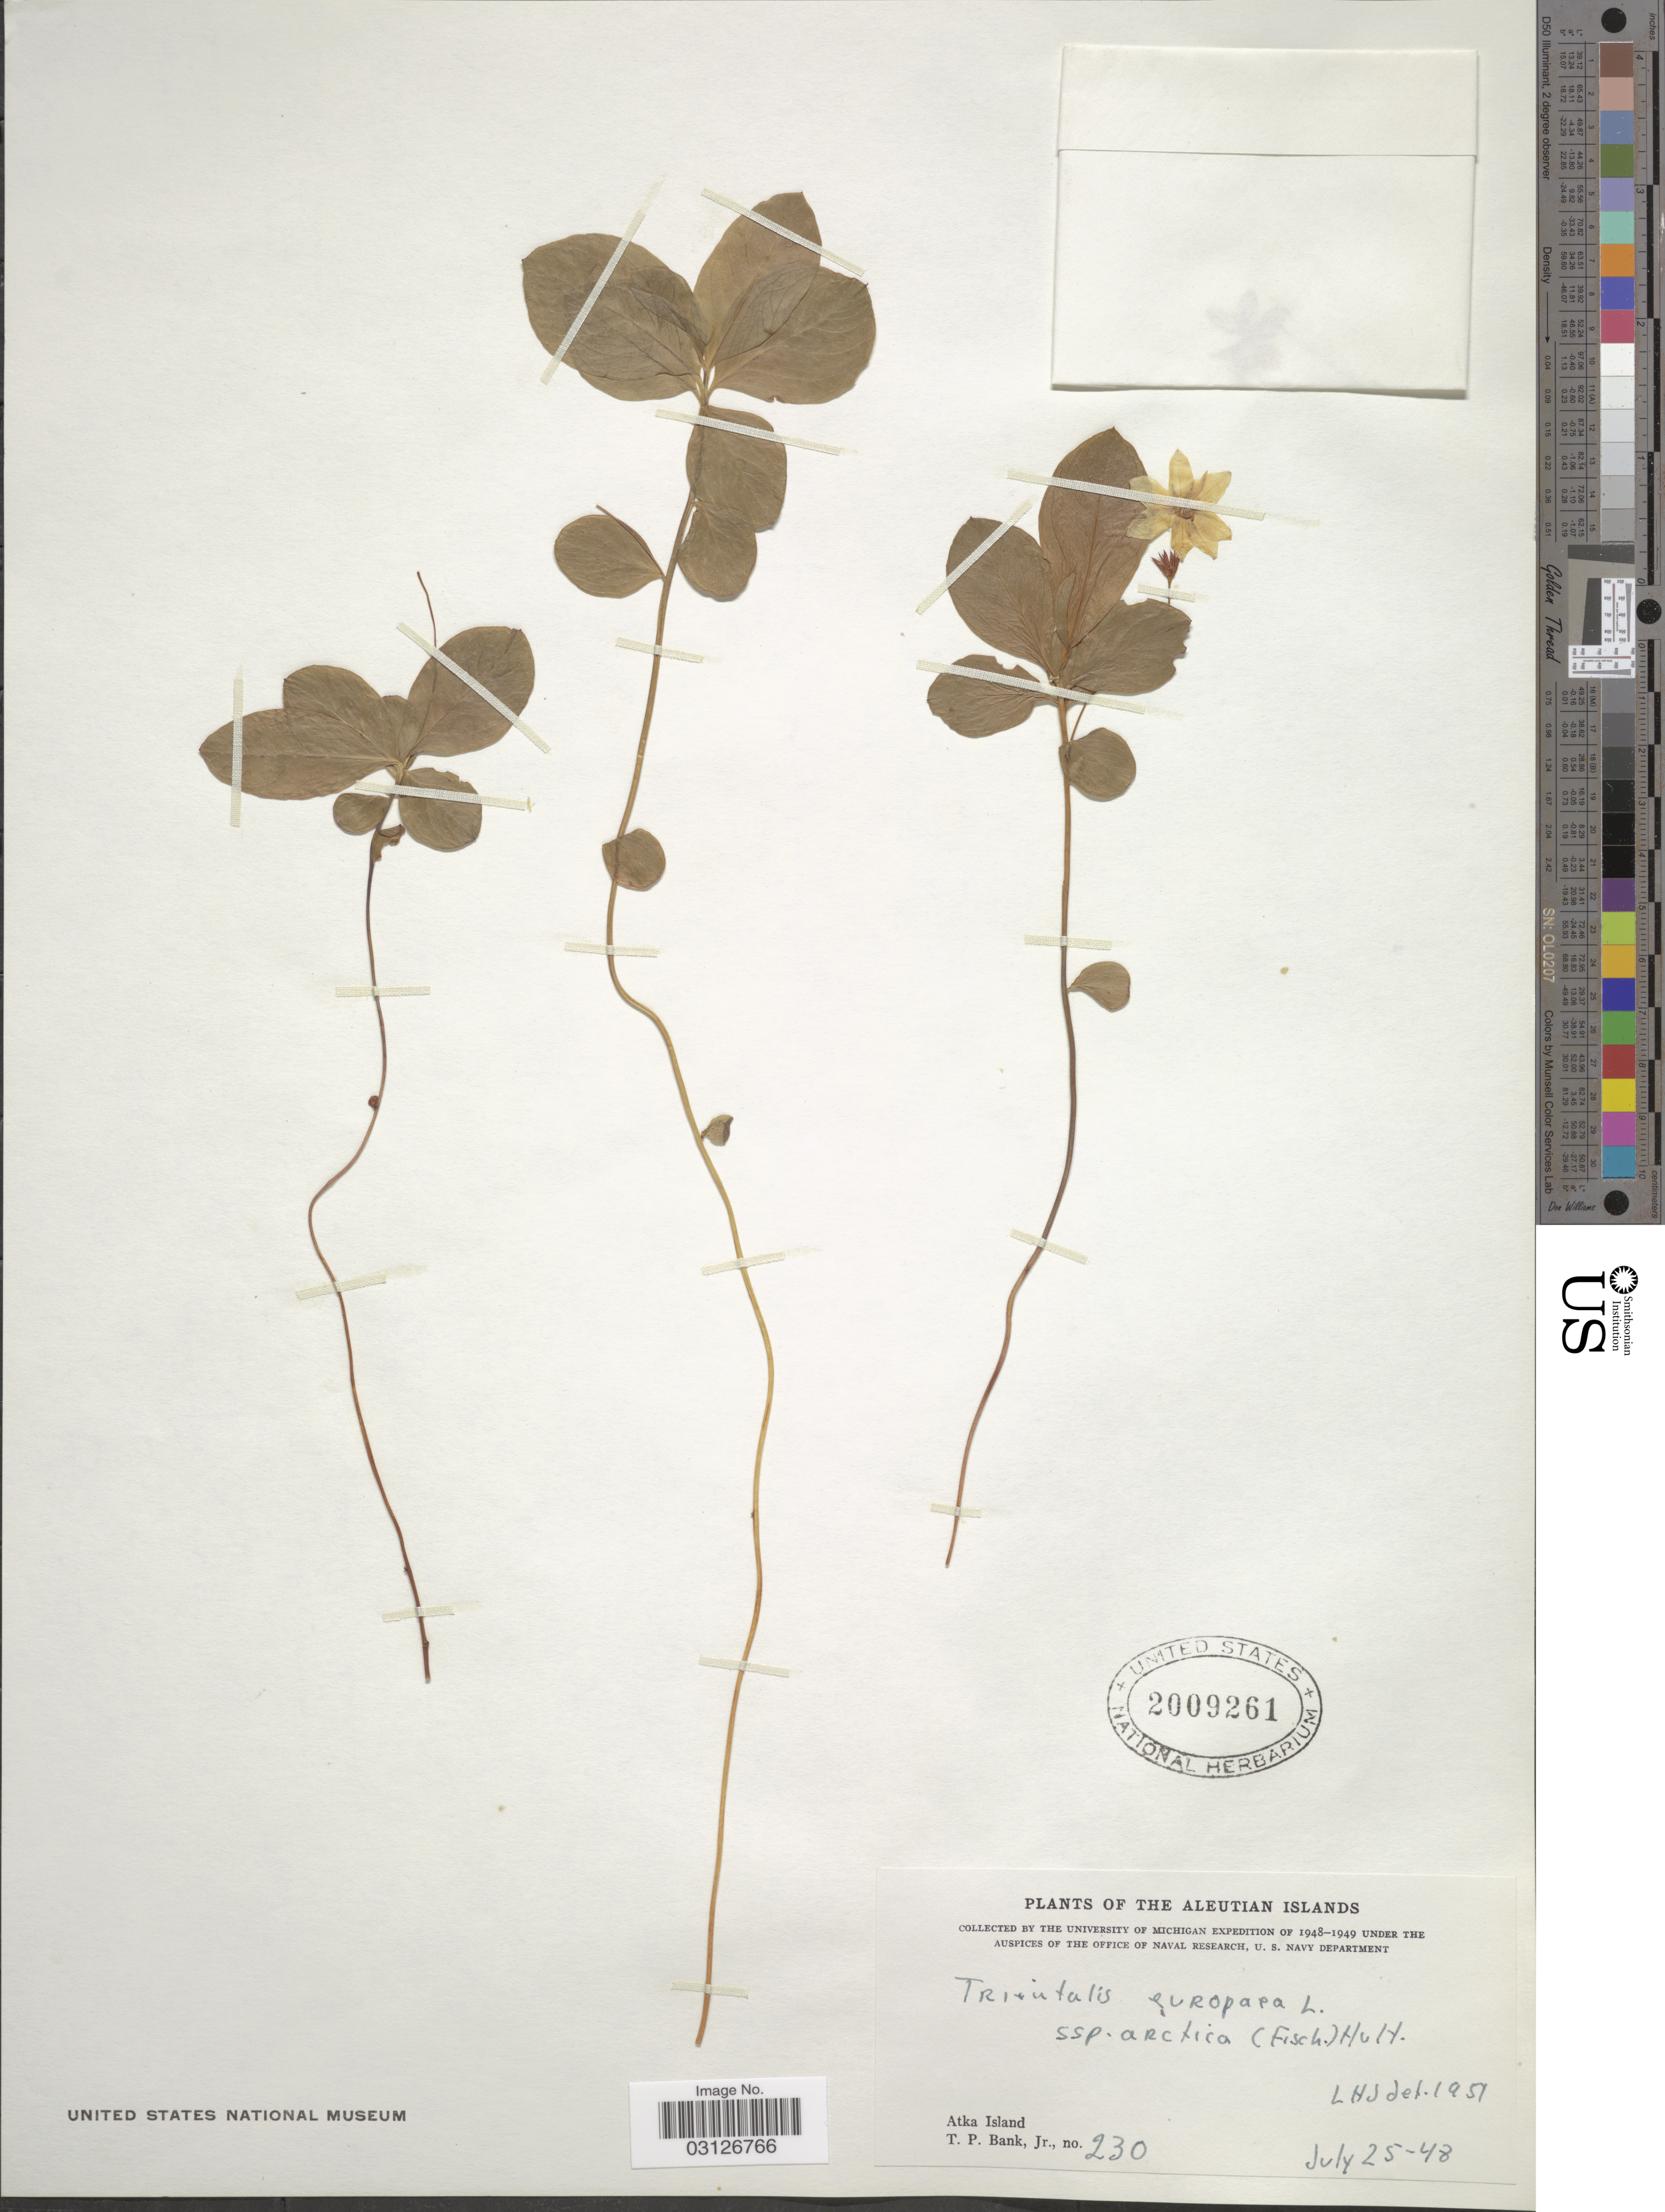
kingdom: Plantae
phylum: Tracheophyta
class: Magnoliopsida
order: Ericales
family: Primulaceae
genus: Trientalis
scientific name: Trientalis europaea subsp. arctica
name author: (Fisch. ex Hook.) Hultén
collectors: T. Bank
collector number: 230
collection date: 1948-07-25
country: United States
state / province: Alaska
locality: Aleutian Islands. Atka Island.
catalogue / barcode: US 2009261